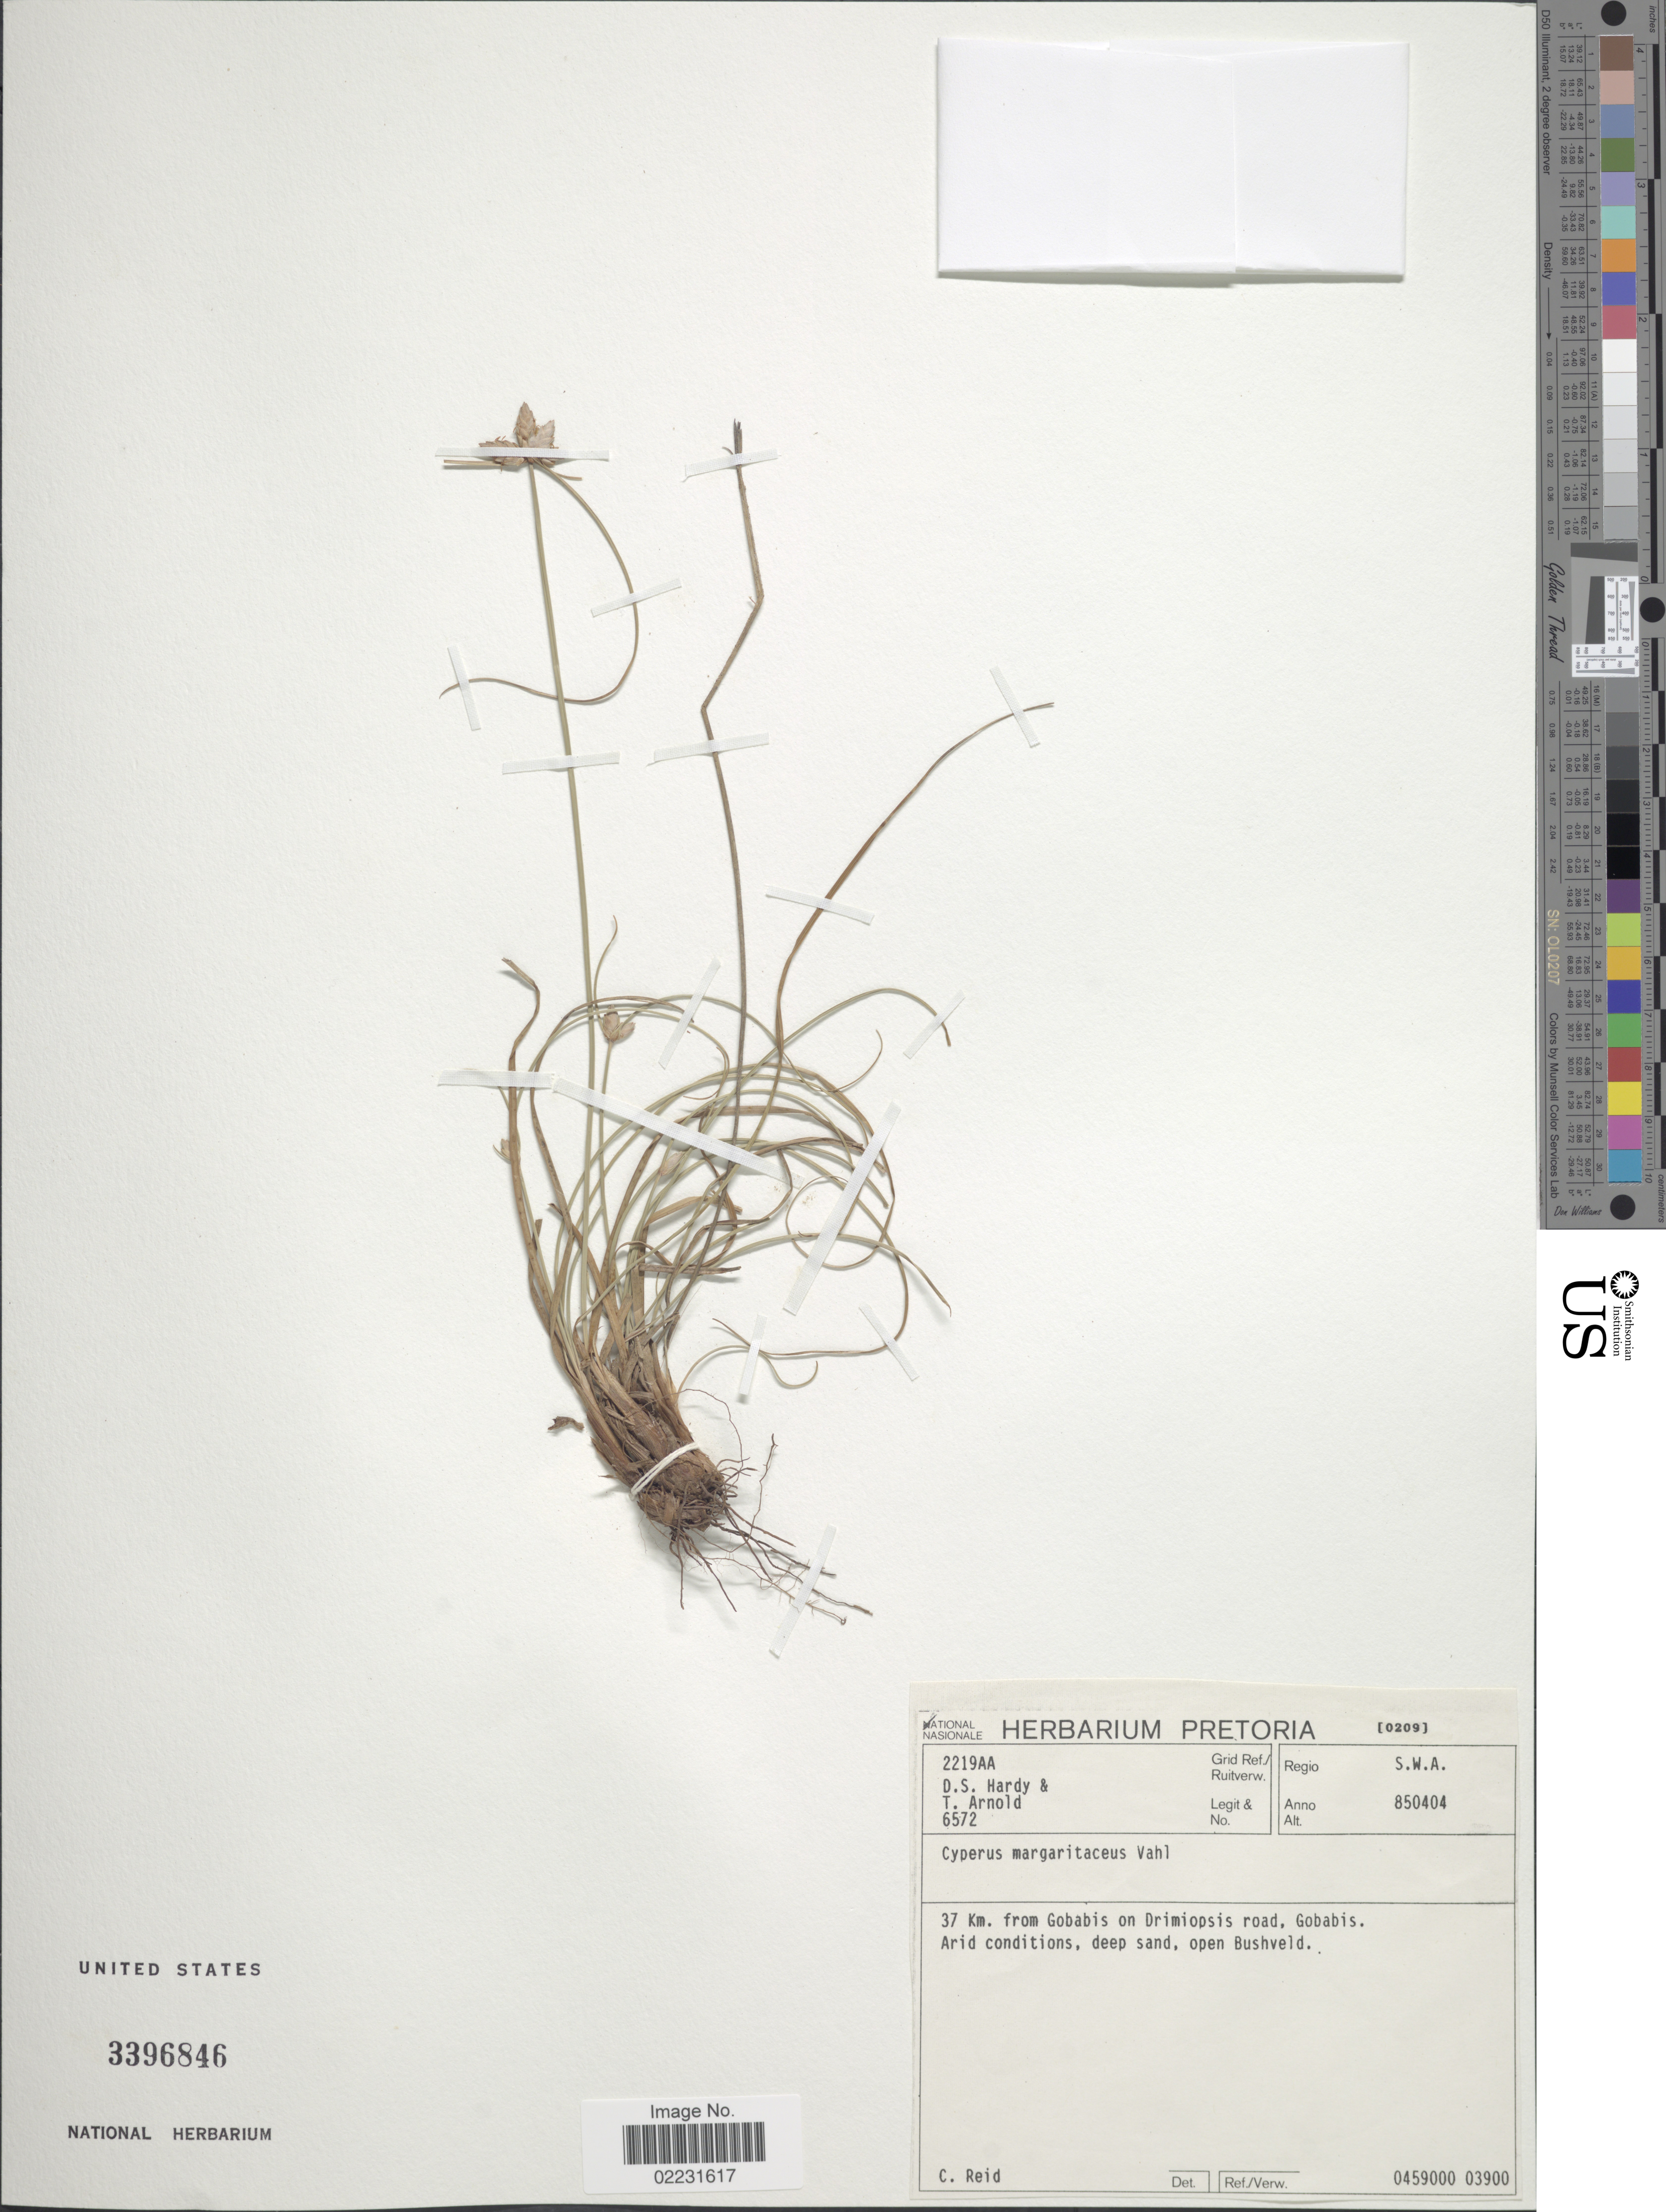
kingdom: Plantae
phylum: Tracheophyta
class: Liliopsida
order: Poales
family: Cyperaceae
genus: Cyperus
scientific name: Cyperus margaritaceus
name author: Vahl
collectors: D. Hardy & T. Arnold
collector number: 6572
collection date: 1985-04-04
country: Namibia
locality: S.W.A., 37 km from Gobabis on Drimiopsis road, Gobabis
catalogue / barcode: US 3396846